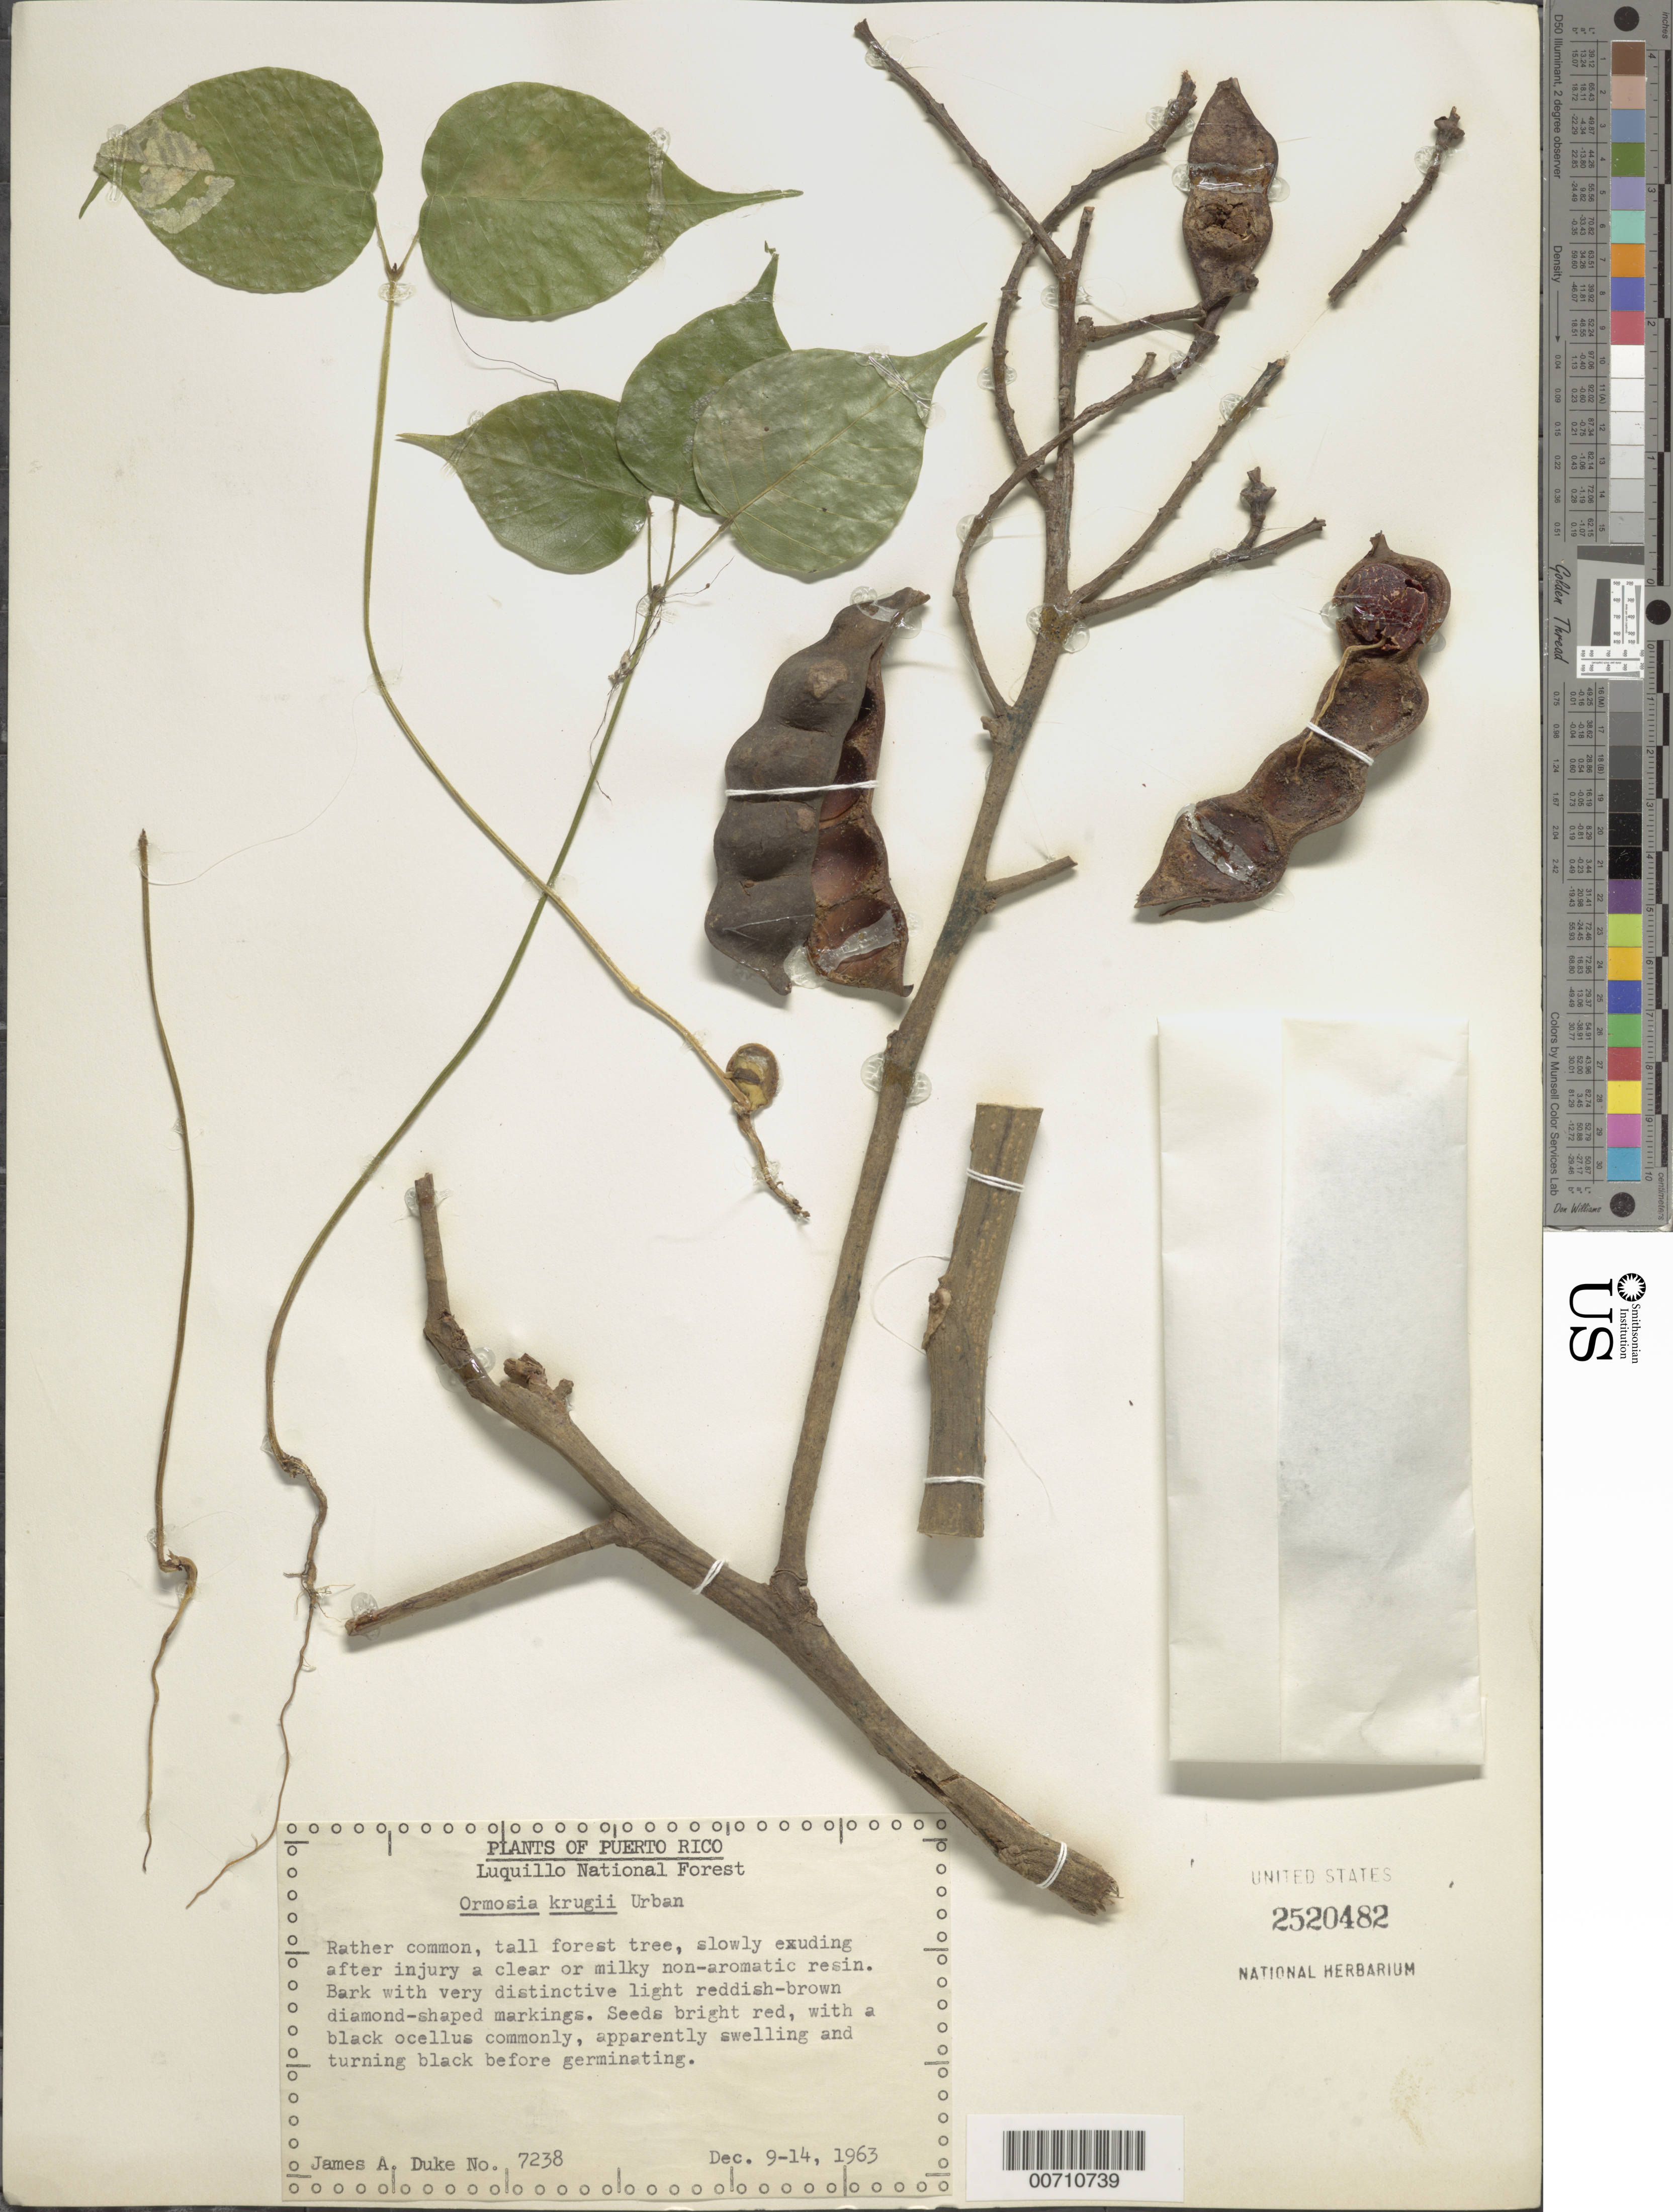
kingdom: Plantae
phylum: Tracheophyta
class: Magnoliopsida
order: Fabales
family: Fabaceae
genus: Ormosia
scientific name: Ormosia krugii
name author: Urb.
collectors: J. A. Duke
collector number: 7238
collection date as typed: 09 Dec 1963 to 14 Dec 1963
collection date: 1963-12-09/1963-12-14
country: Puerto Rico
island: Greater Antilles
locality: Luquillo Natl. Forest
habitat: Forest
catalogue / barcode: US 2520482